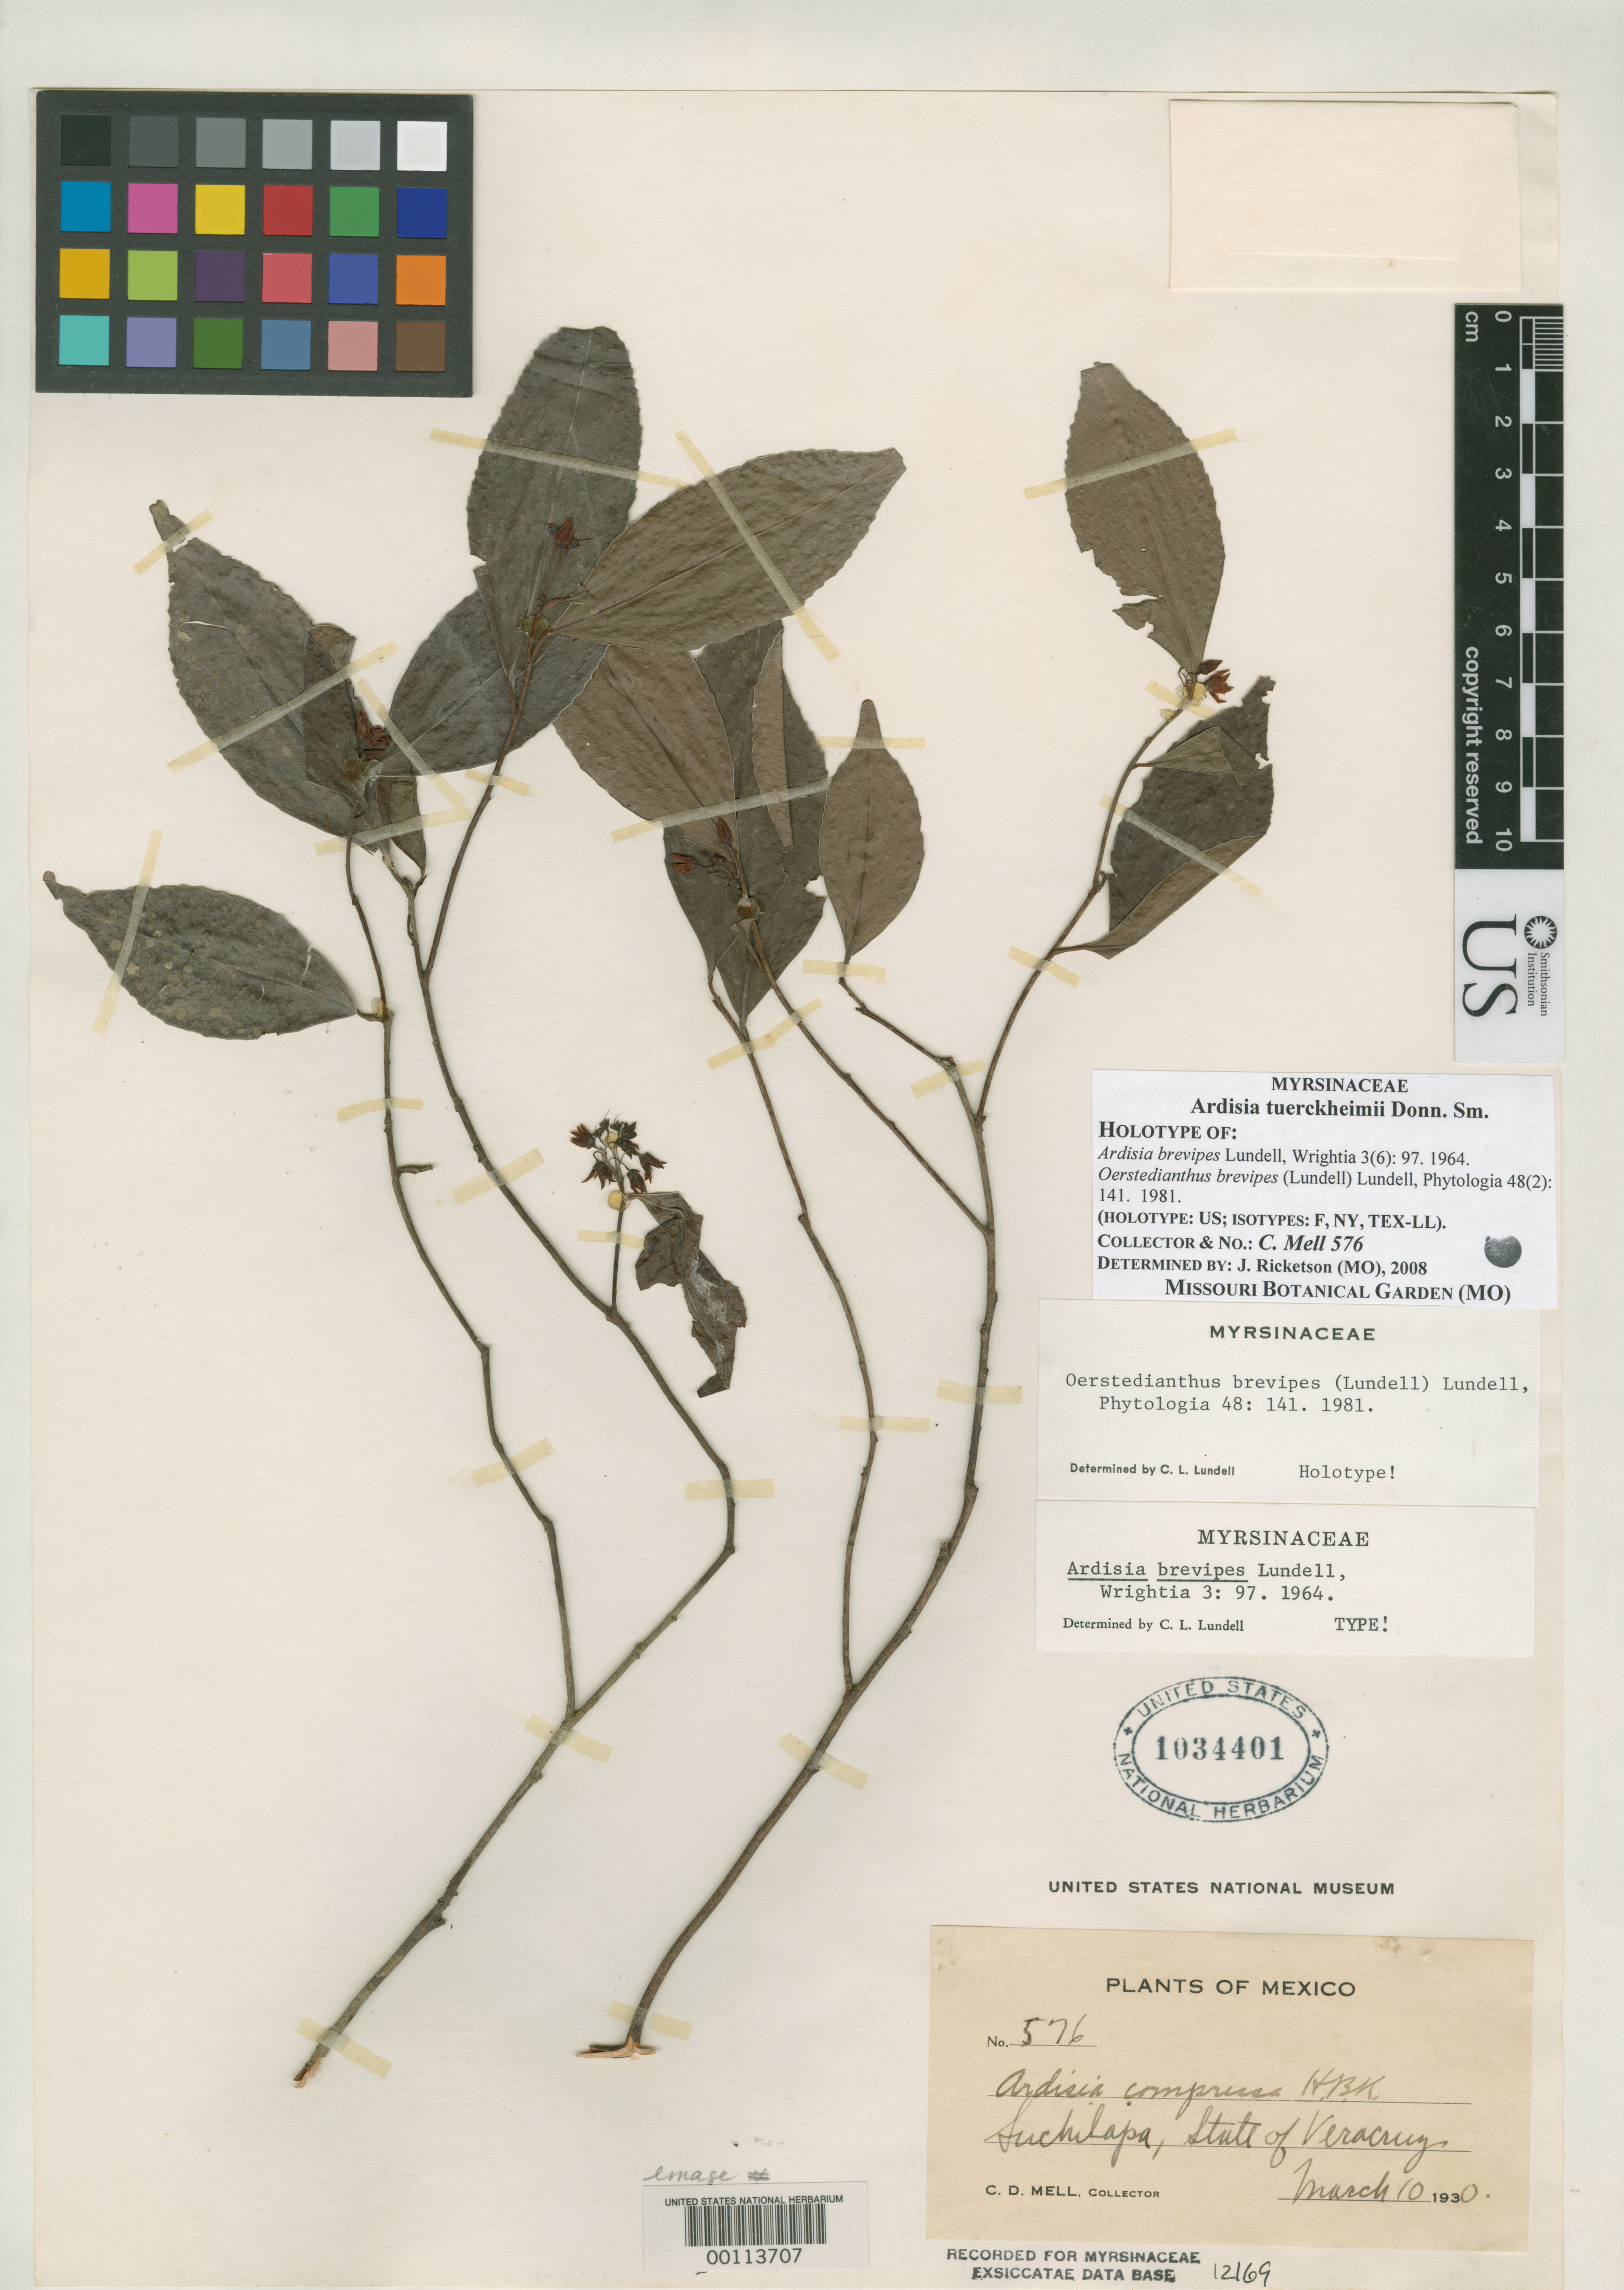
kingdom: Plantae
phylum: Tracheophyta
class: Magnoliopsida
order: Ericales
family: Primulaceae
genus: Ardisia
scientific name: Ardisia brevipes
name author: Lundell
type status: Holotype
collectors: C. D. Mell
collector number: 576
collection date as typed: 10 Mar 1930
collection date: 1930-03-10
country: Mexico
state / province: Veracruz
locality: Suchilapa.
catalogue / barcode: US 1034401